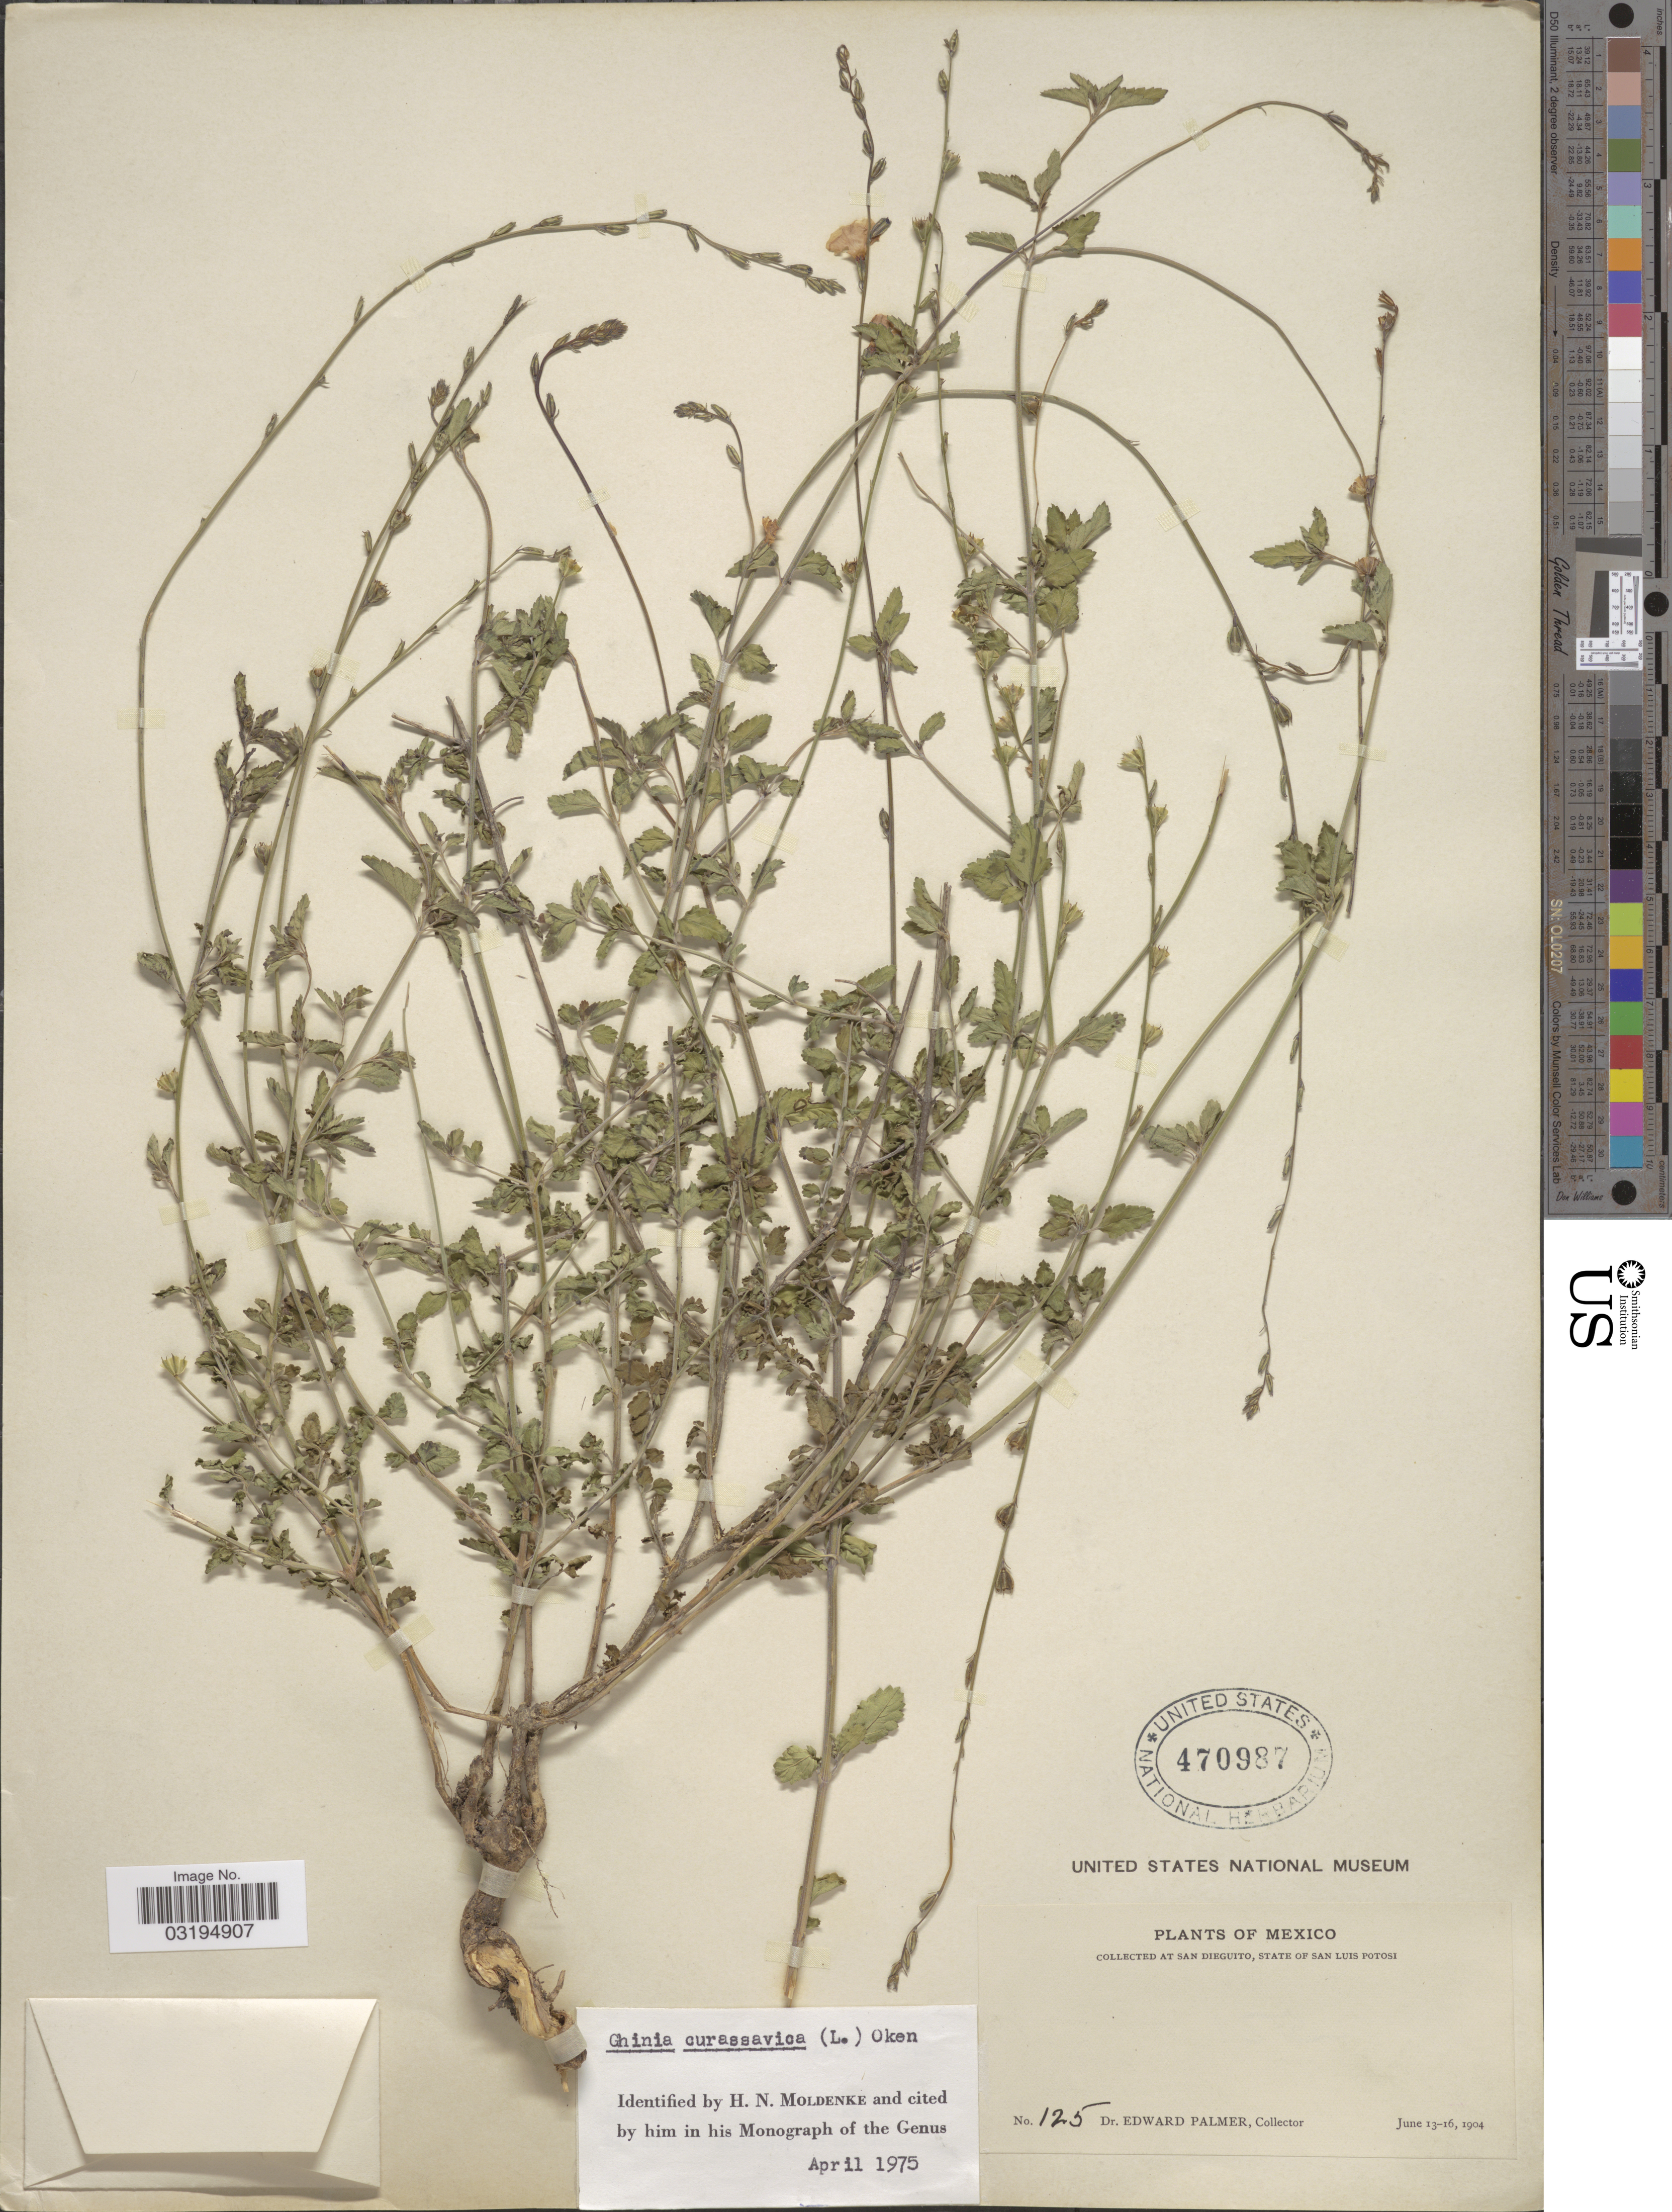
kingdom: Plantae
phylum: Tracheophyta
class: Magnoliopsida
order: Lamiales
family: Verbenaceae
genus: Tamonea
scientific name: Tamonea curassavica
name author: (L.) Pers.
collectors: E. Palmer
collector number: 125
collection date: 1904-06-13/1904-06-16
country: Mexico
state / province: San Luis Potosí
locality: San Dieguito.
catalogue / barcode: US 470987